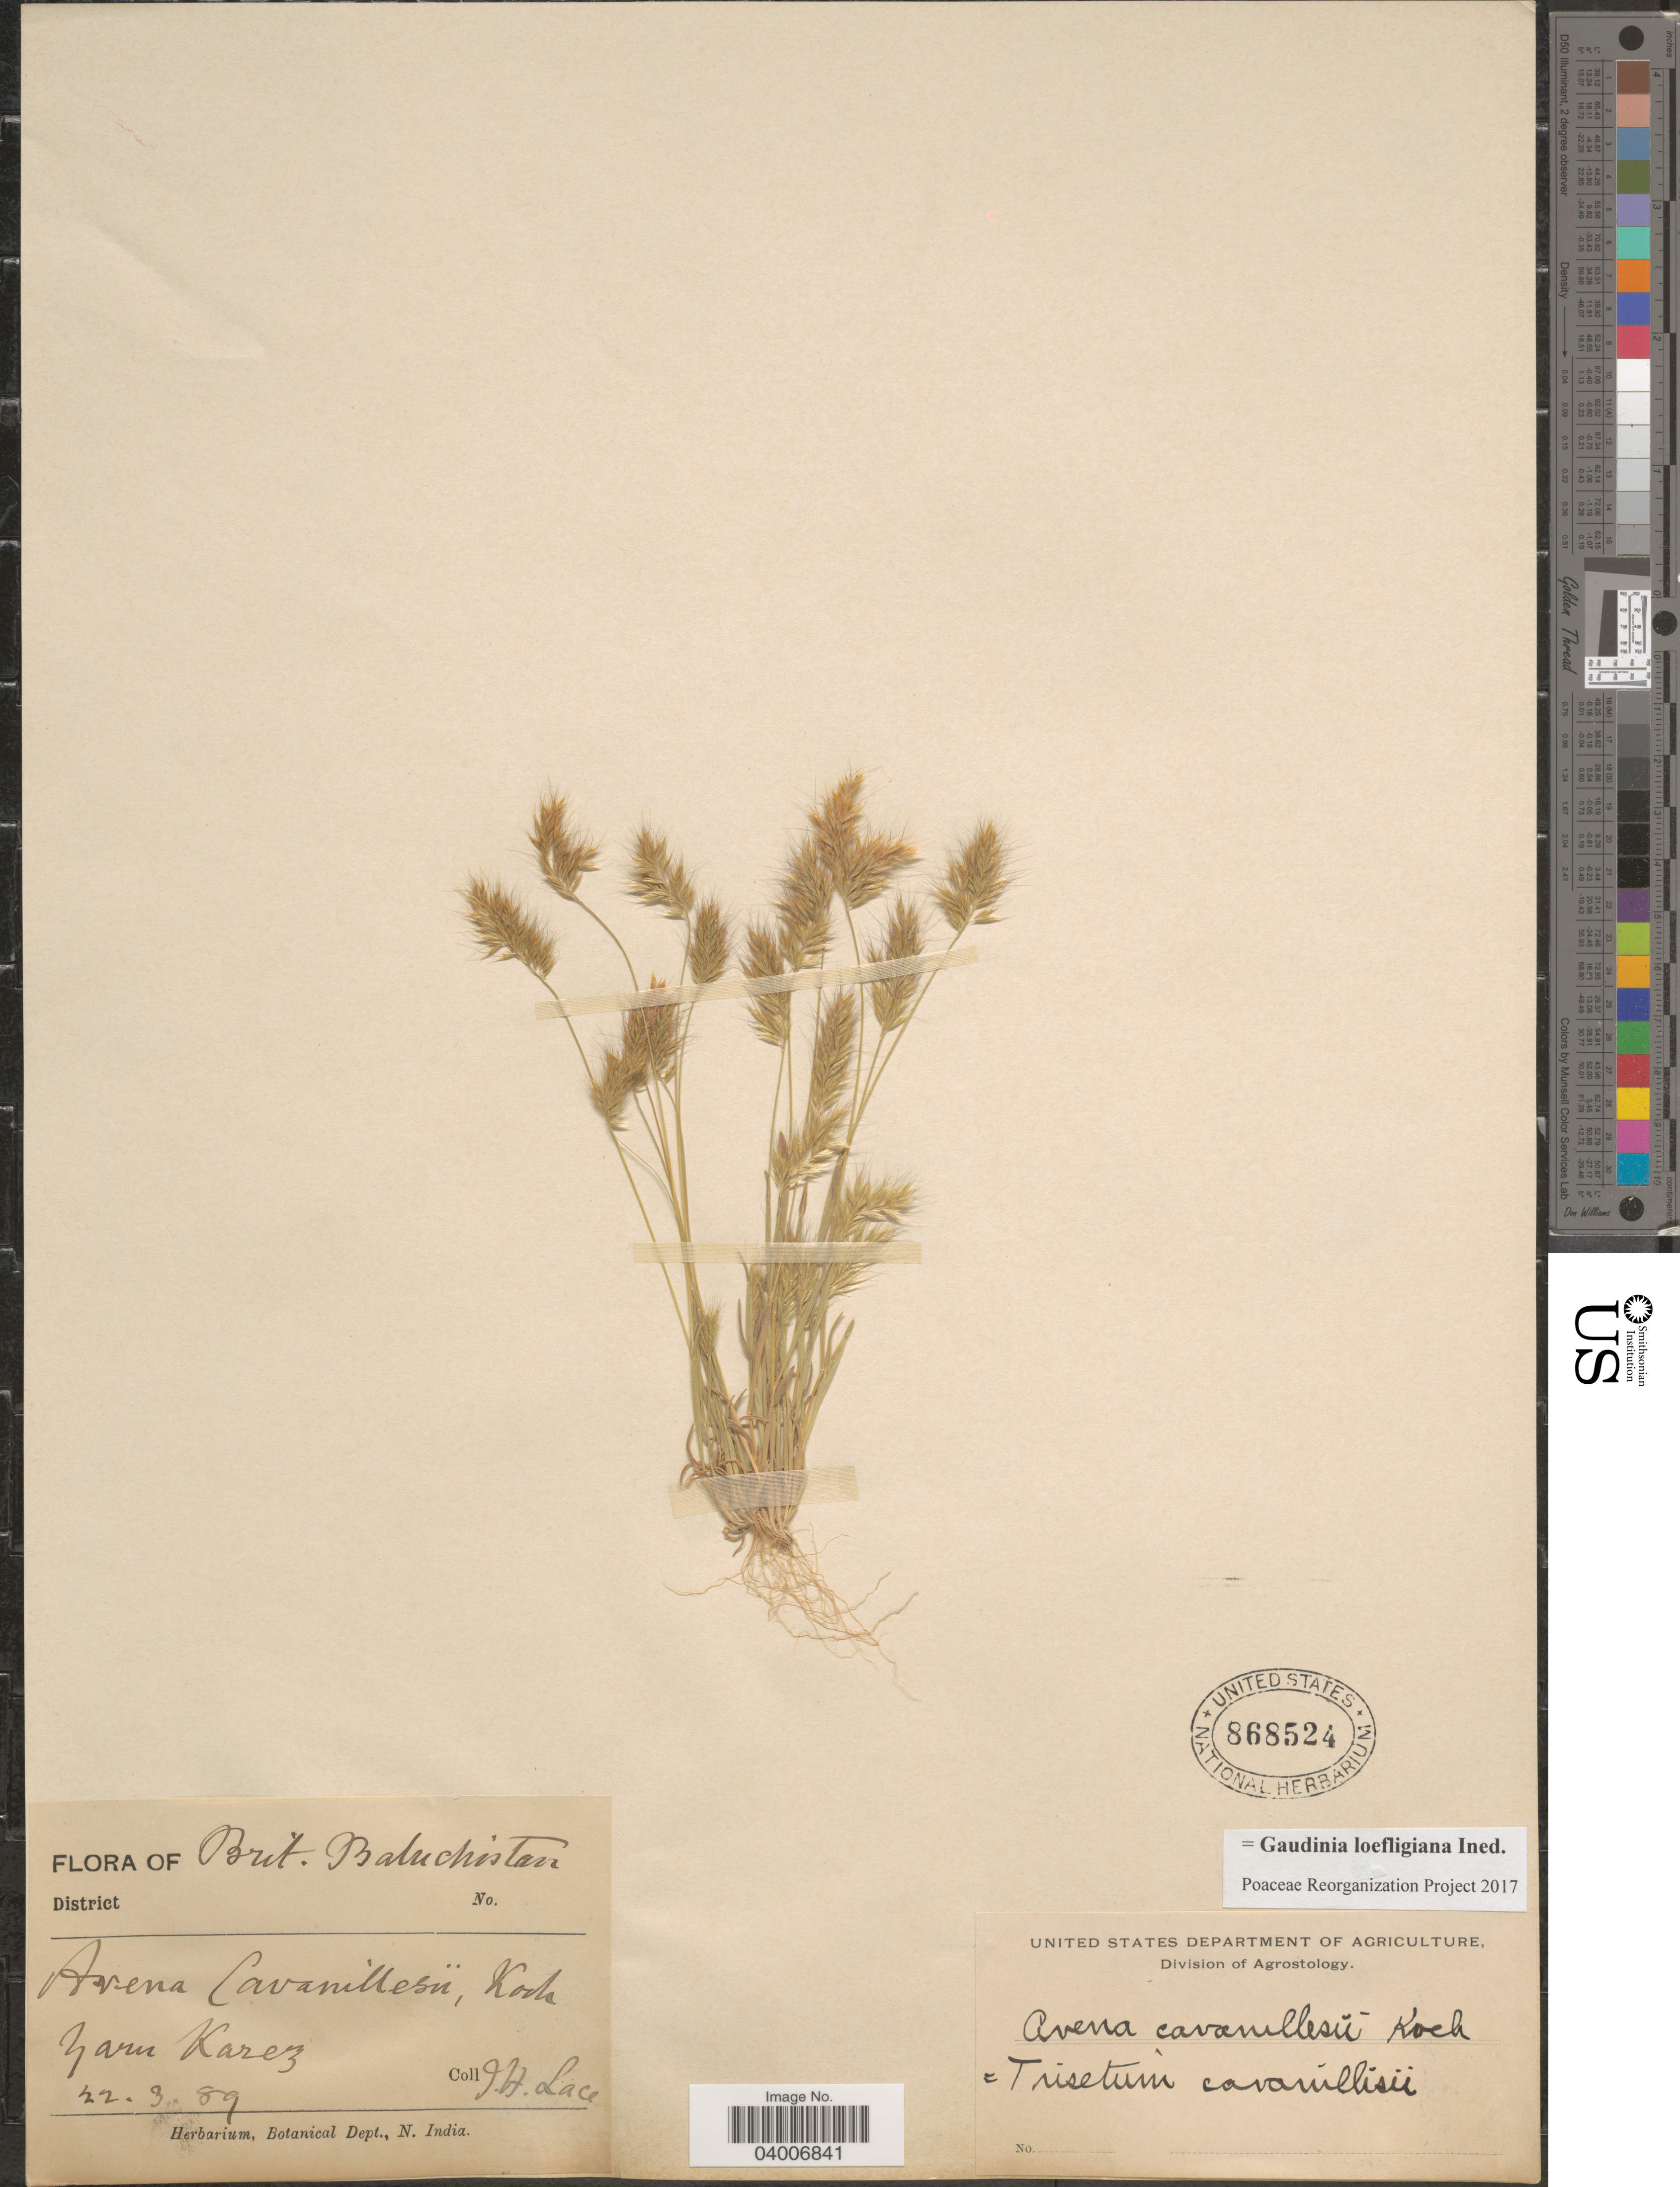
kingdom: Plantae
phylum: Tracheophyta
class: Liliopsida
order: Poales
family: Poaceae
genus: Gaudinia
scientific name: Gaudinia loefligiana ined.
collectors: J. Lace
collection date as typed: Transcribed d/m/y: 22/3/89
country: Pakistan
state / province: Balochistan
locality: Brit. Baluchistan. Yaru Karez.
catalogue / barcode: US 868524